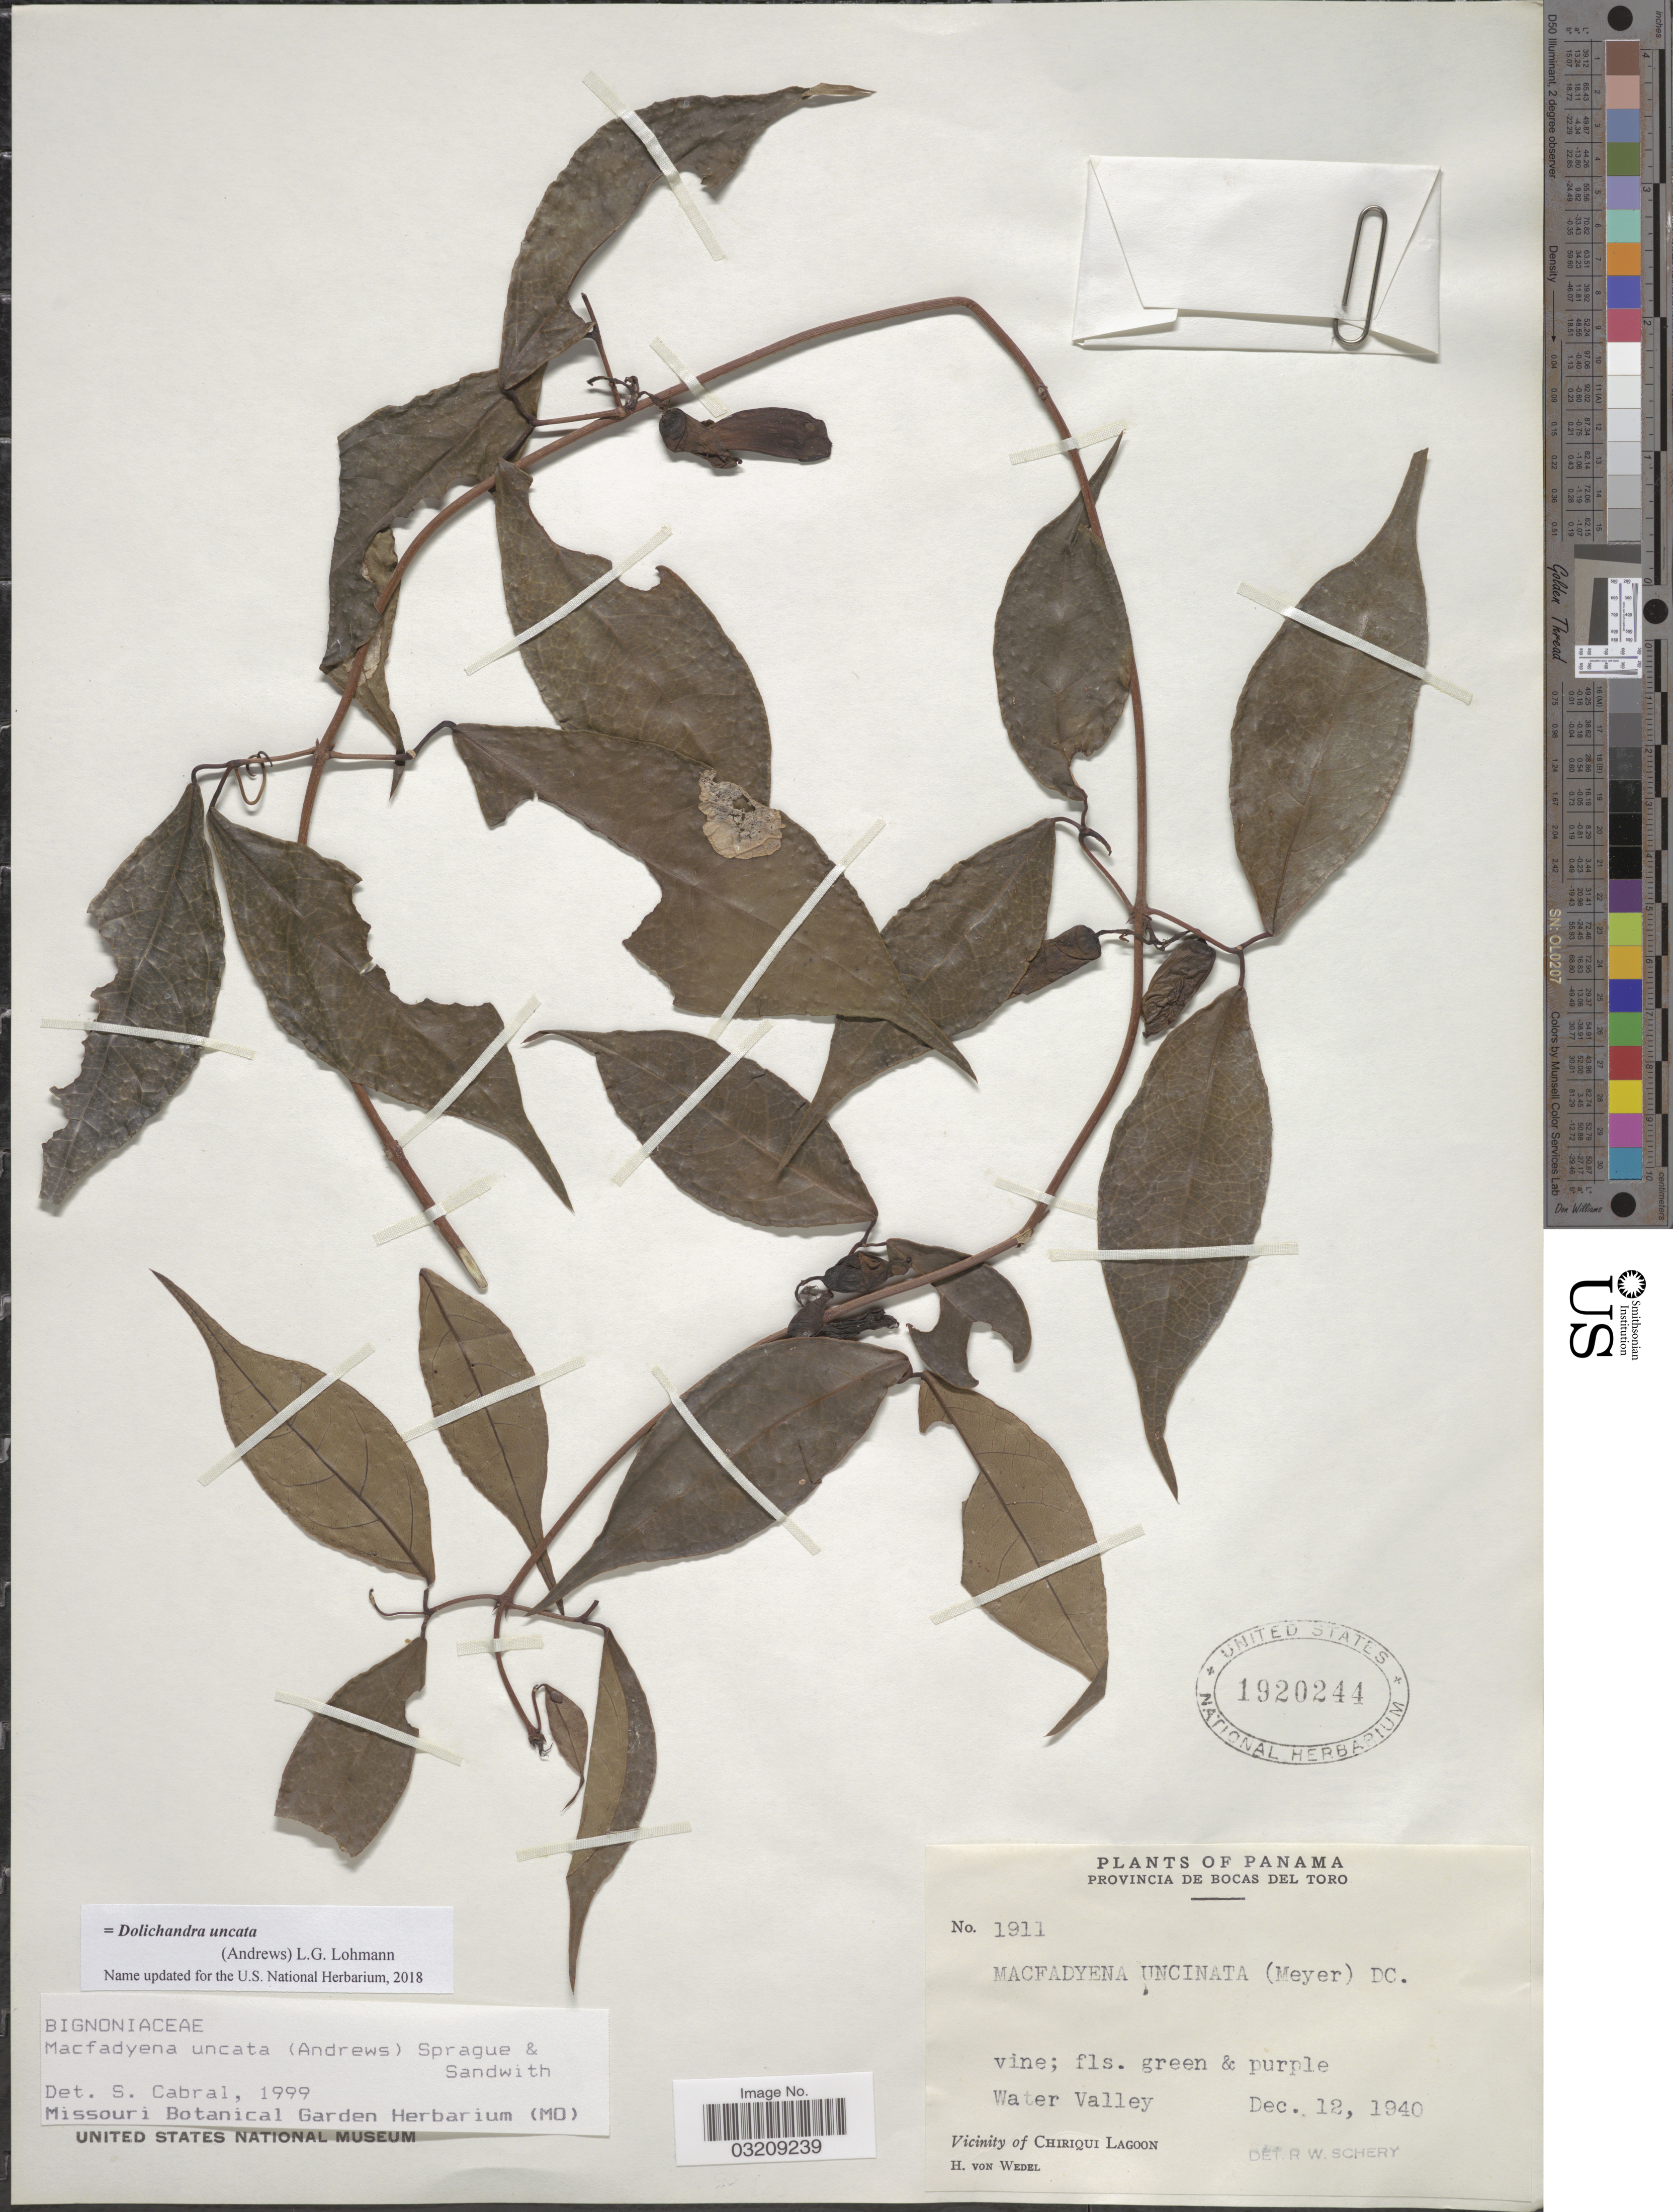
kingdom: Plantae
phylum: Tracheophyta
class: Magnoliopsida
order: Lamiales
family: Bignoniaceae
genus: Dolichandra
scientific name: Dolichandra uncata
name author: (Andrews) L.G. Lohmann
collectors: H. von Wedel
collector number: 1911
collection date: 1940-12-12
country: Panama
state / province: Bocas del Toro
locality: Water Valley. Vicinity of Chiriqui Lagoon.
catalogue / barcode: US 1920244